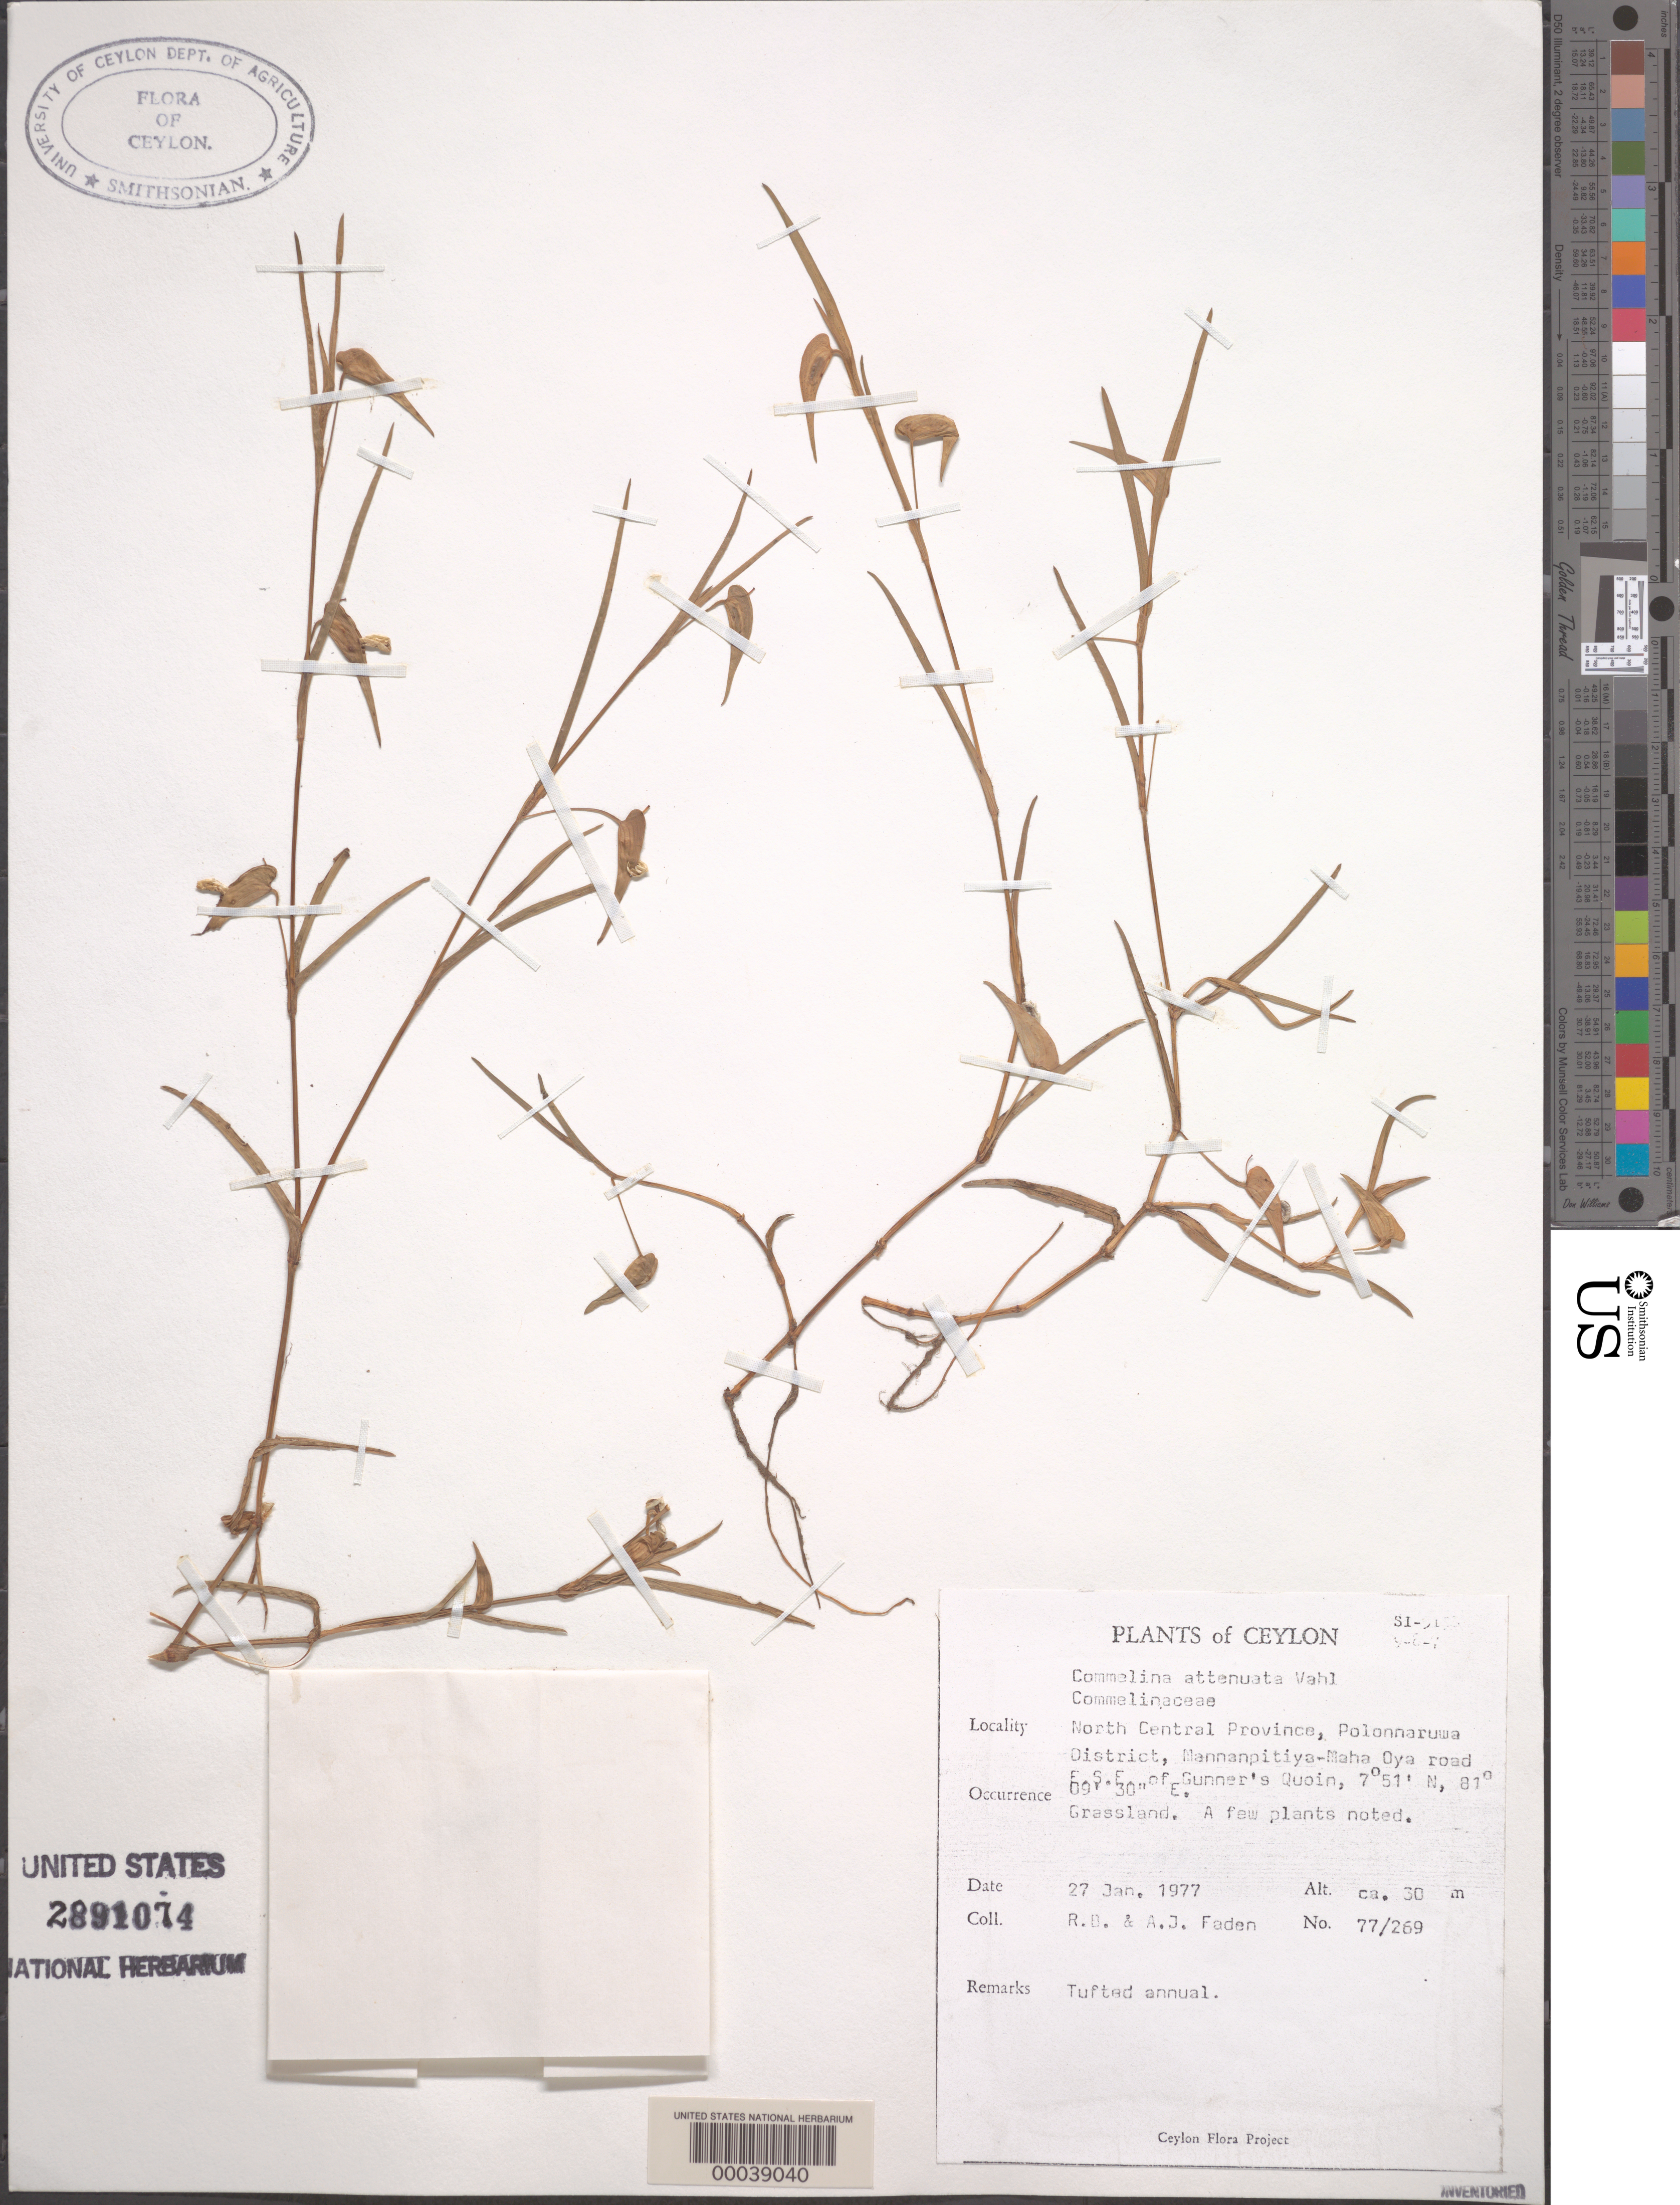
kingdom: Plantae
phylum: Tracheophyta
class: Liliopsida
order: Commelinales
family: Commelinaceae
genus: Commelina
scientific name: Commelina attenuata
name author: J. Koenig ex Vahl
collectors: R. B. Faden & A. J. Faden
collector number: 77/269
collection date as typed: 27 Jan 1977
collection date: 1977-01-27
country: Sri Lanka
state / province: North Central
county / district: Polonnaruwa Dist.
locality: E.s.e. of gunner's quoin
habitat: Grassland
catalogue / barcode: US 2891074